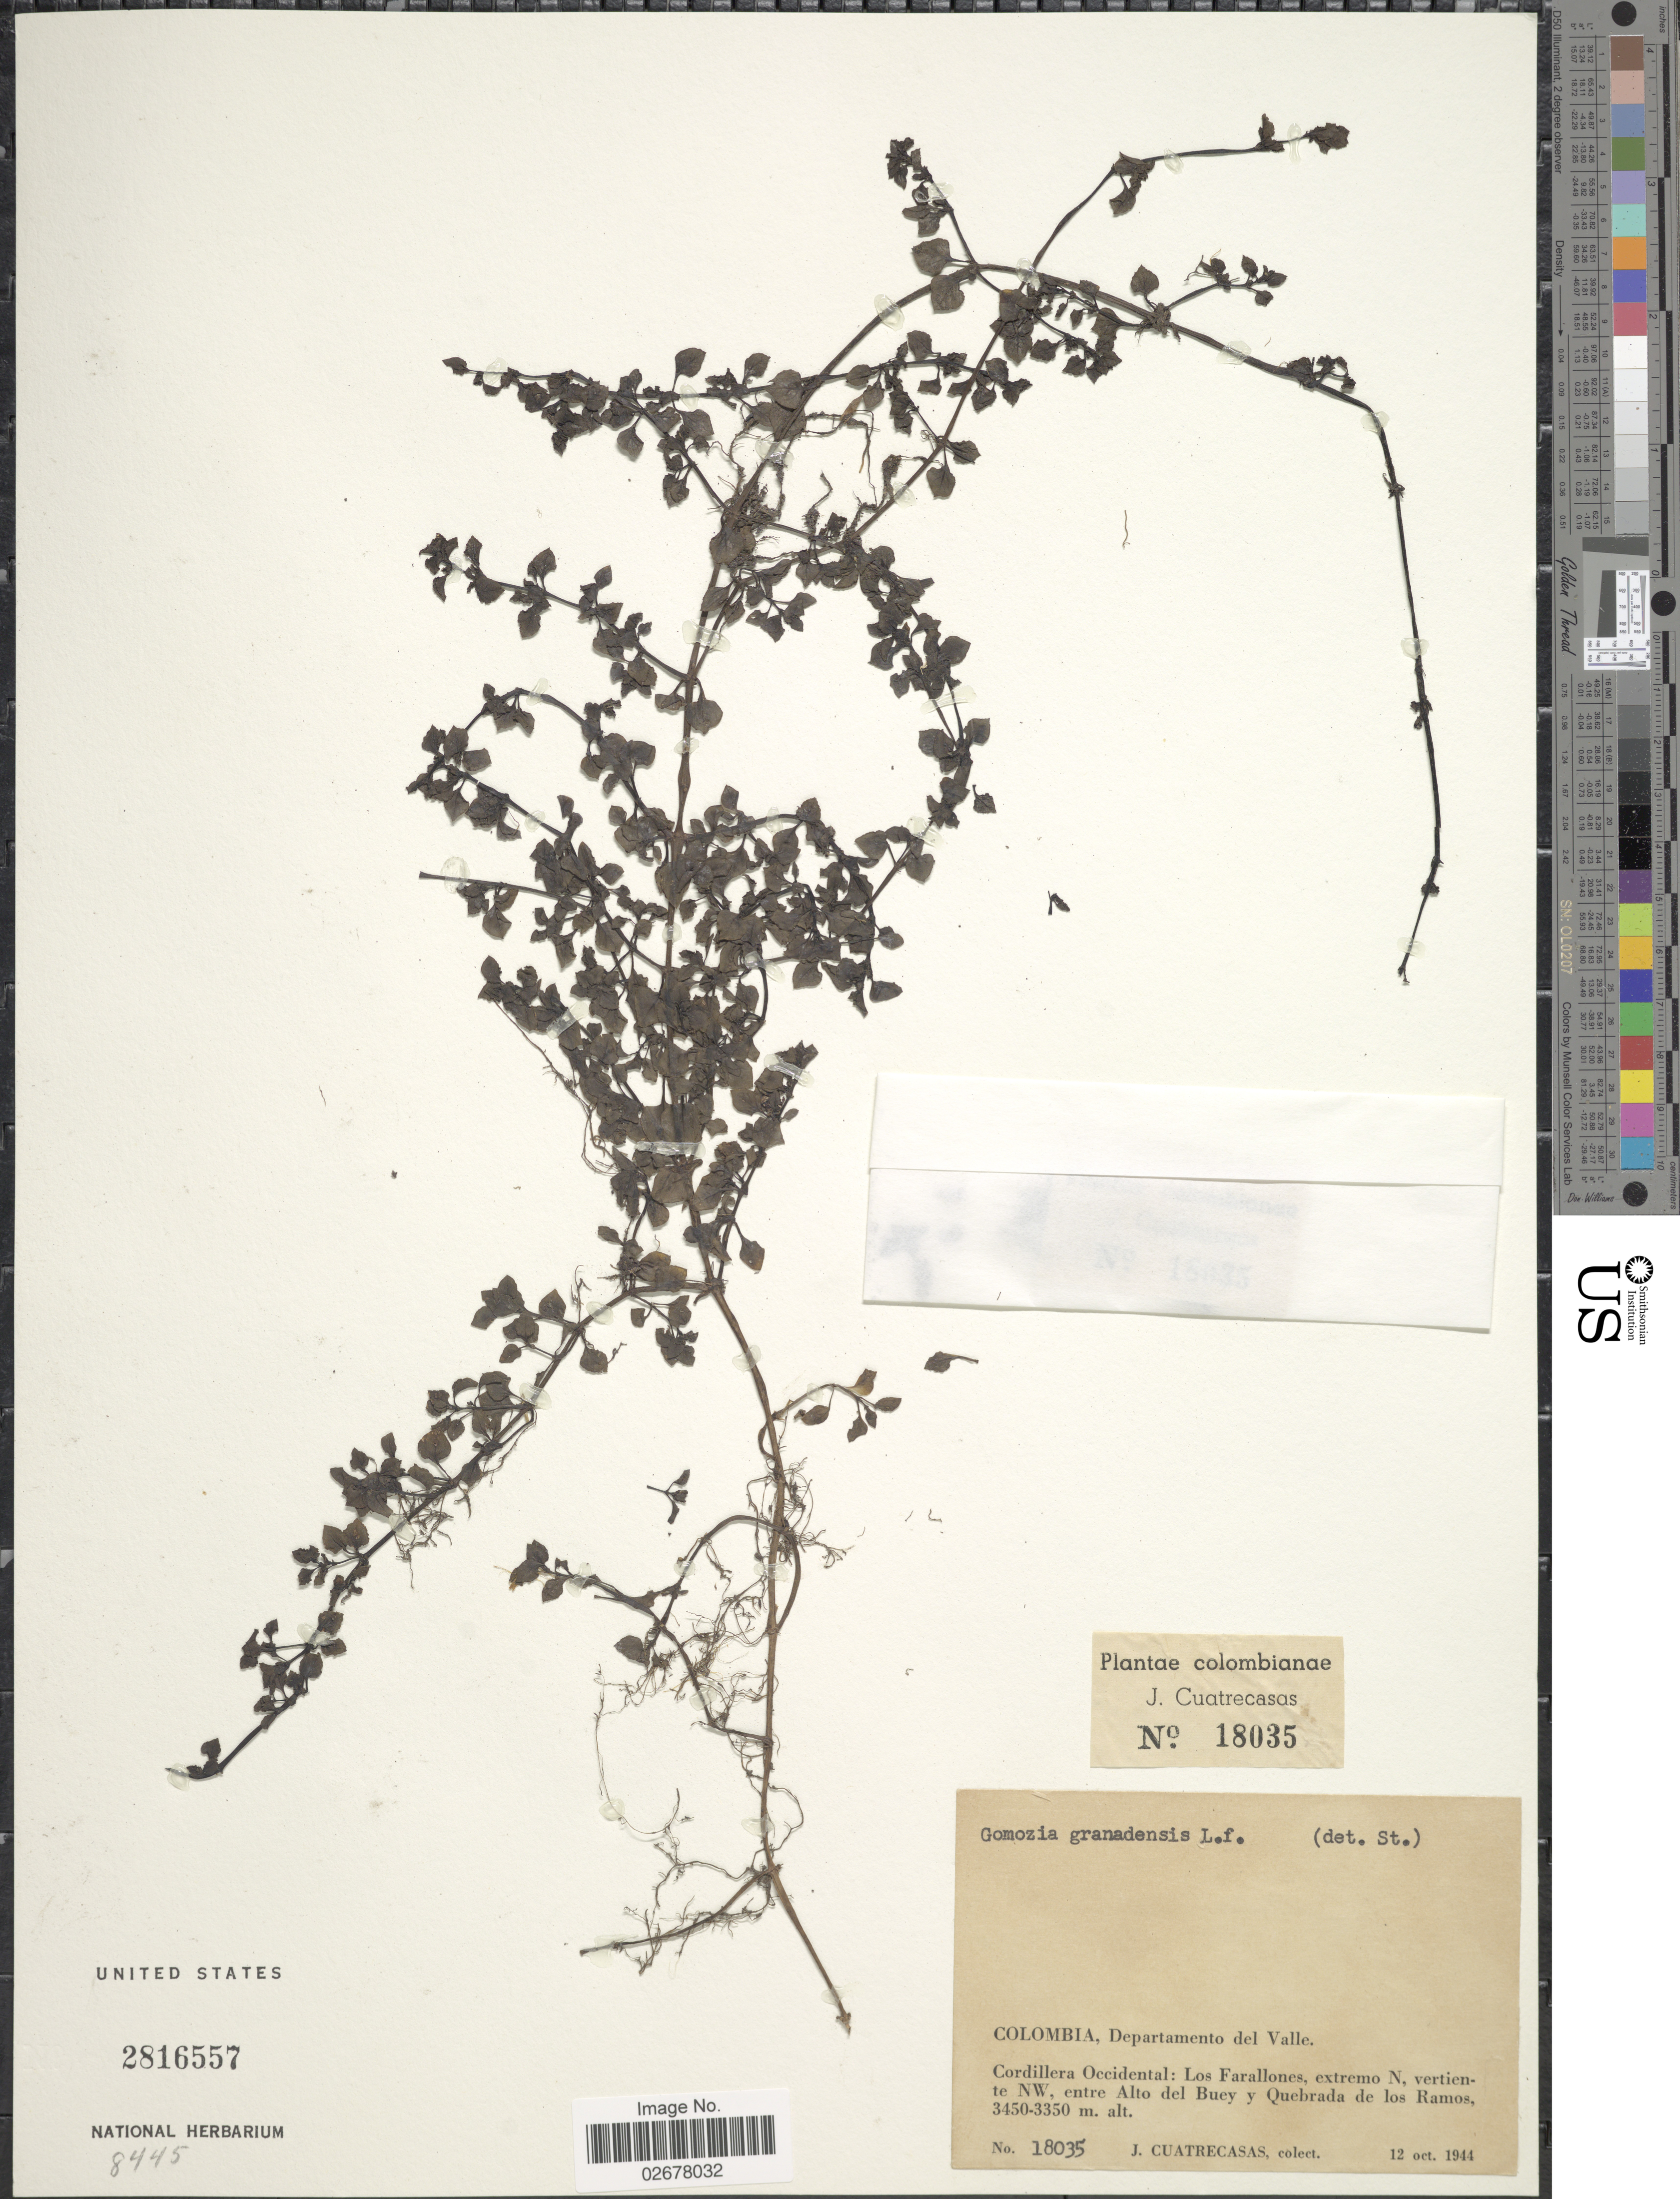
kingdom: Plantae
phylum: Tracheophyta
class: Magnoliopsida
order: Gentianales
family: Rubiaceae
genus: Nertera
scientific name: Nertera depressa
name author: Banks & Sol. ex Gaertn.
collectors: J. Cuatrecasas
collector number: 18035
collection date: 1944-10-12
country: Colombia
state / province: Valle del Cauca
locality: Departamento del Valle, Cordillera Occidental, Los Farallones, extremo N. vertiente NW, entre Alto del Buey y Quebrada de los Ramos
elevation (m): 3350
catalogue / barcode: US 2816557